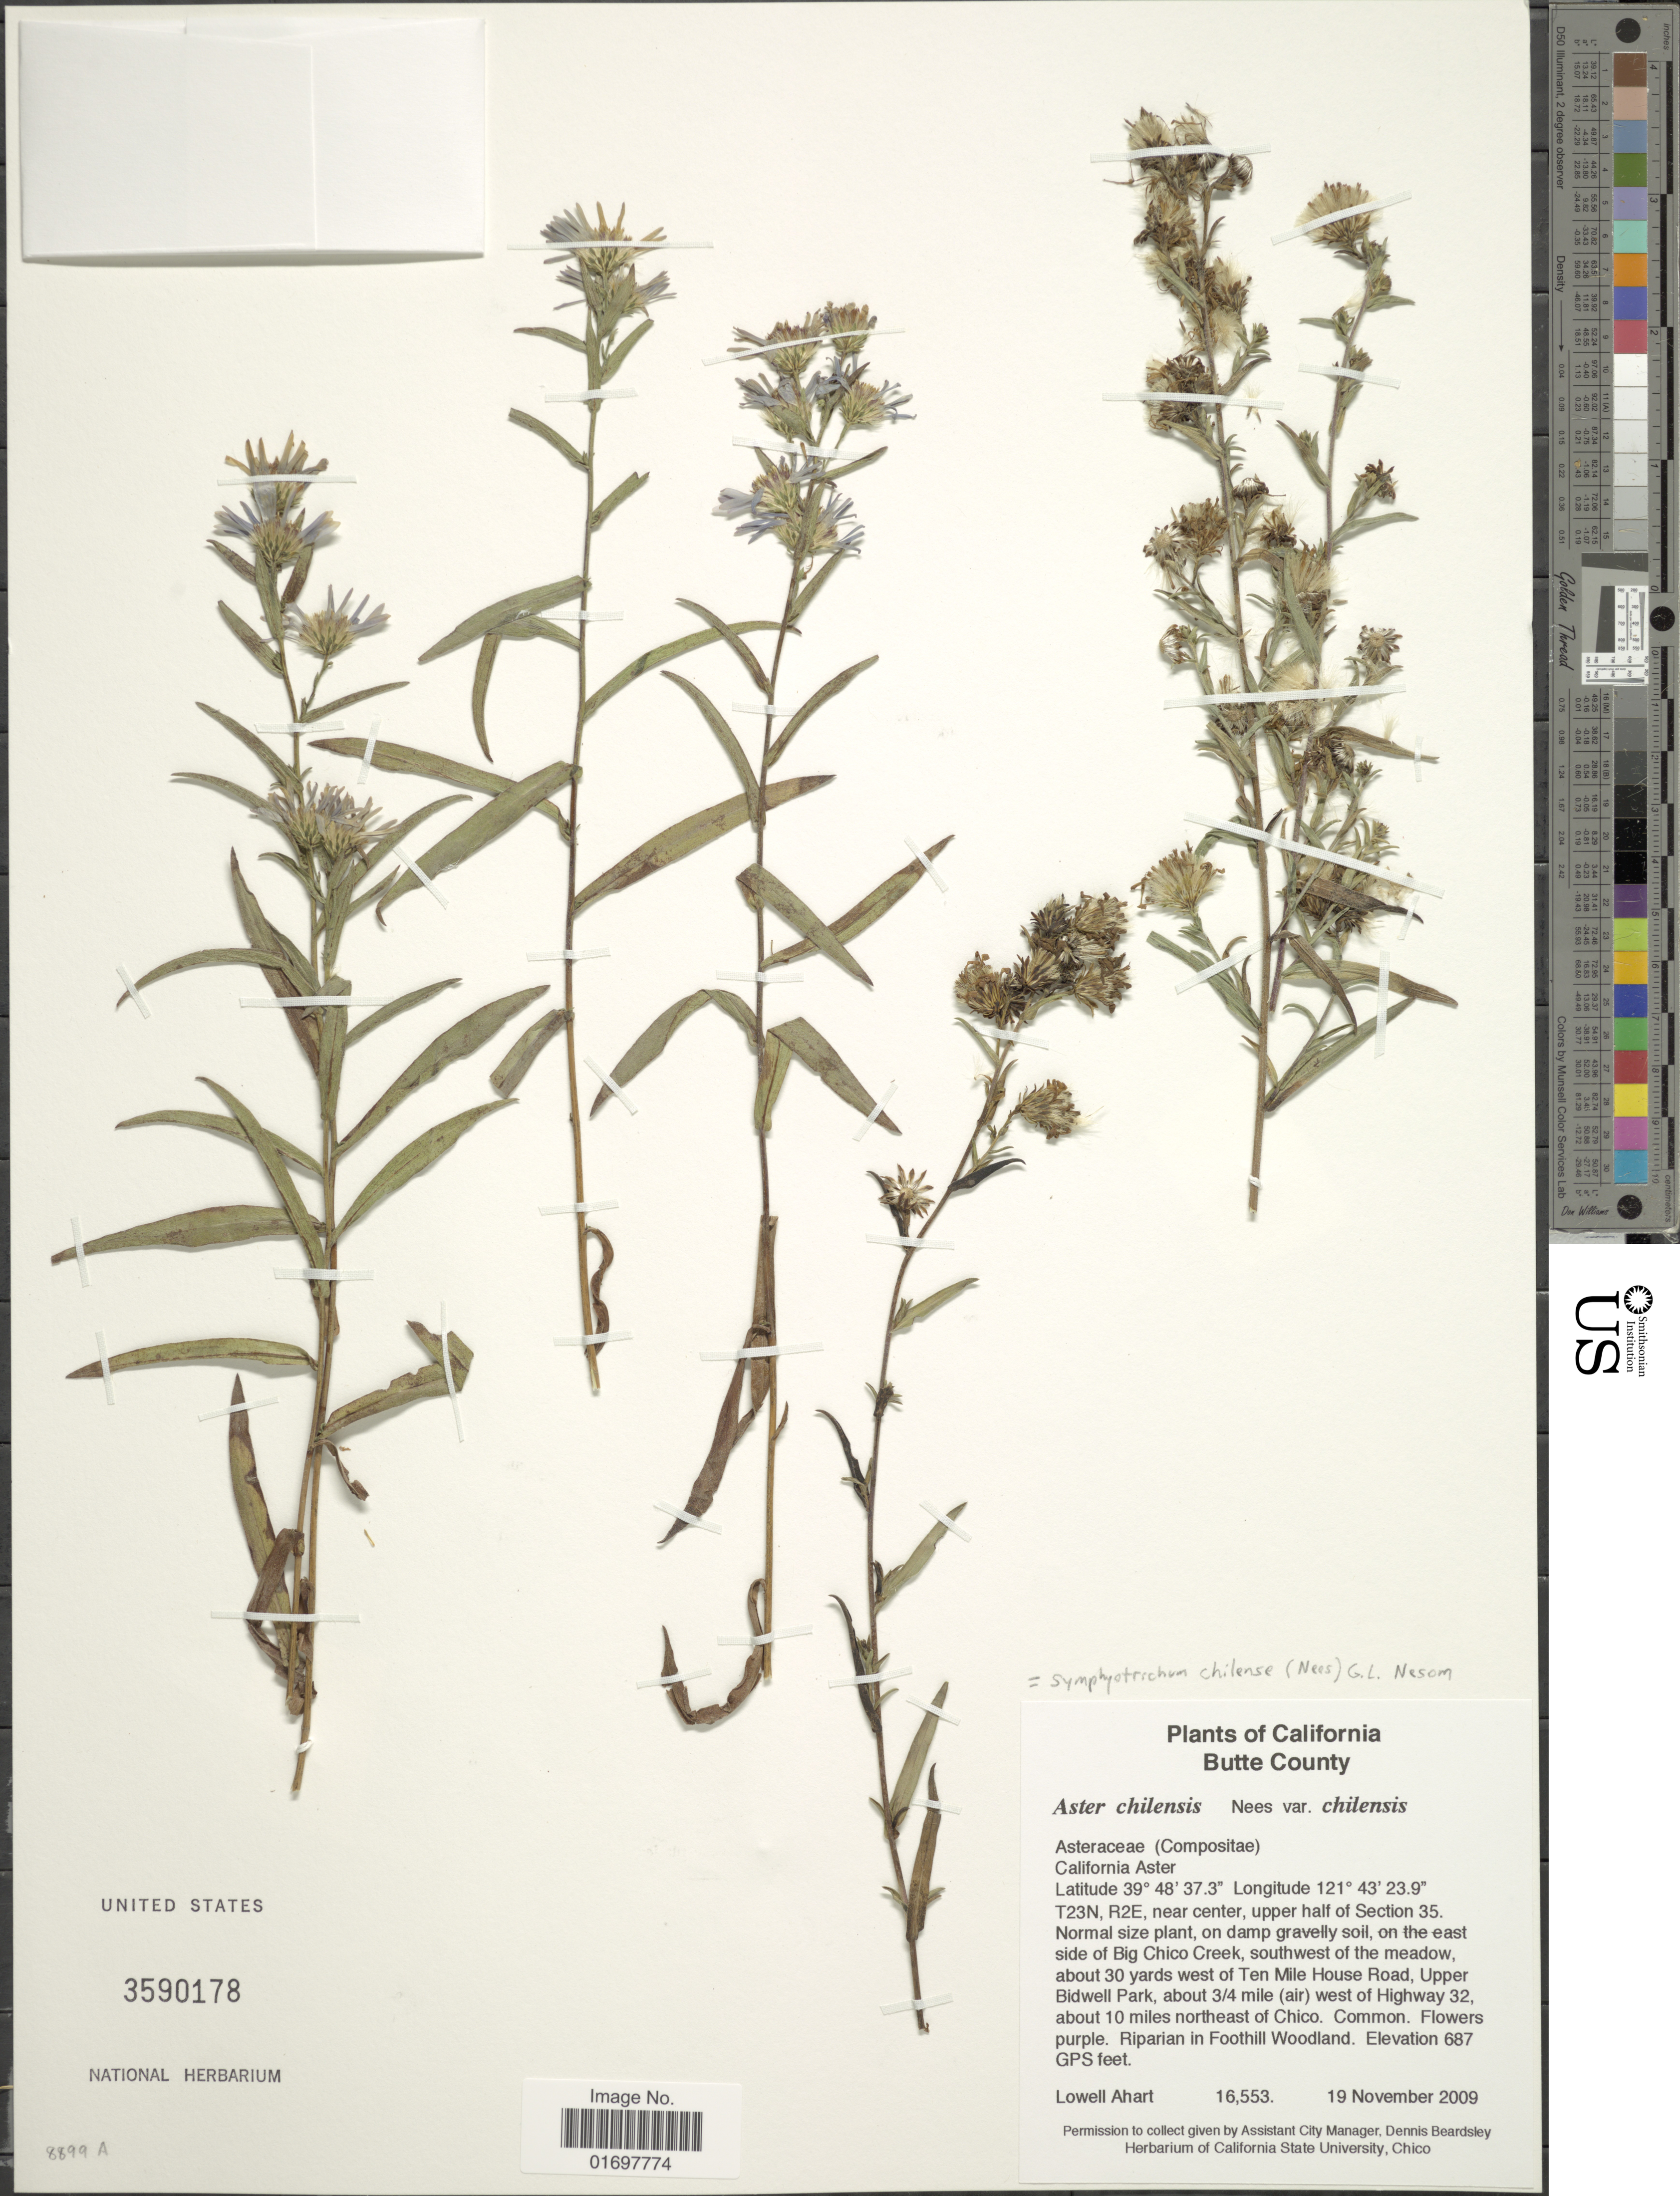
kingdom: Plantae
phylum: Tracheophyta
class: Magnoliopsida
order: Asterales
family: Asteraceae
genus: Symphyotrichum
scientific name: Symphyotrichum chilense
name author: (Nees) G.L. Nesom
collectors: L. Ahart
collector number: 16553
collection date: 2009-11-19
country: United States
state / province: California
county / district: Butte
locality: Butte County, T23N, R2E, near center, upper half of Section 35. on the east side of Big Chico Creek, southwest of the meadow, about 30 yards west of Ten Mile House Road Upper Bidwell Park, about 3/4 mile (air) west of Highway 32, about 10 miles northeast of Chico.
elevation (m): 209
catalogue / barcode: US 3590178